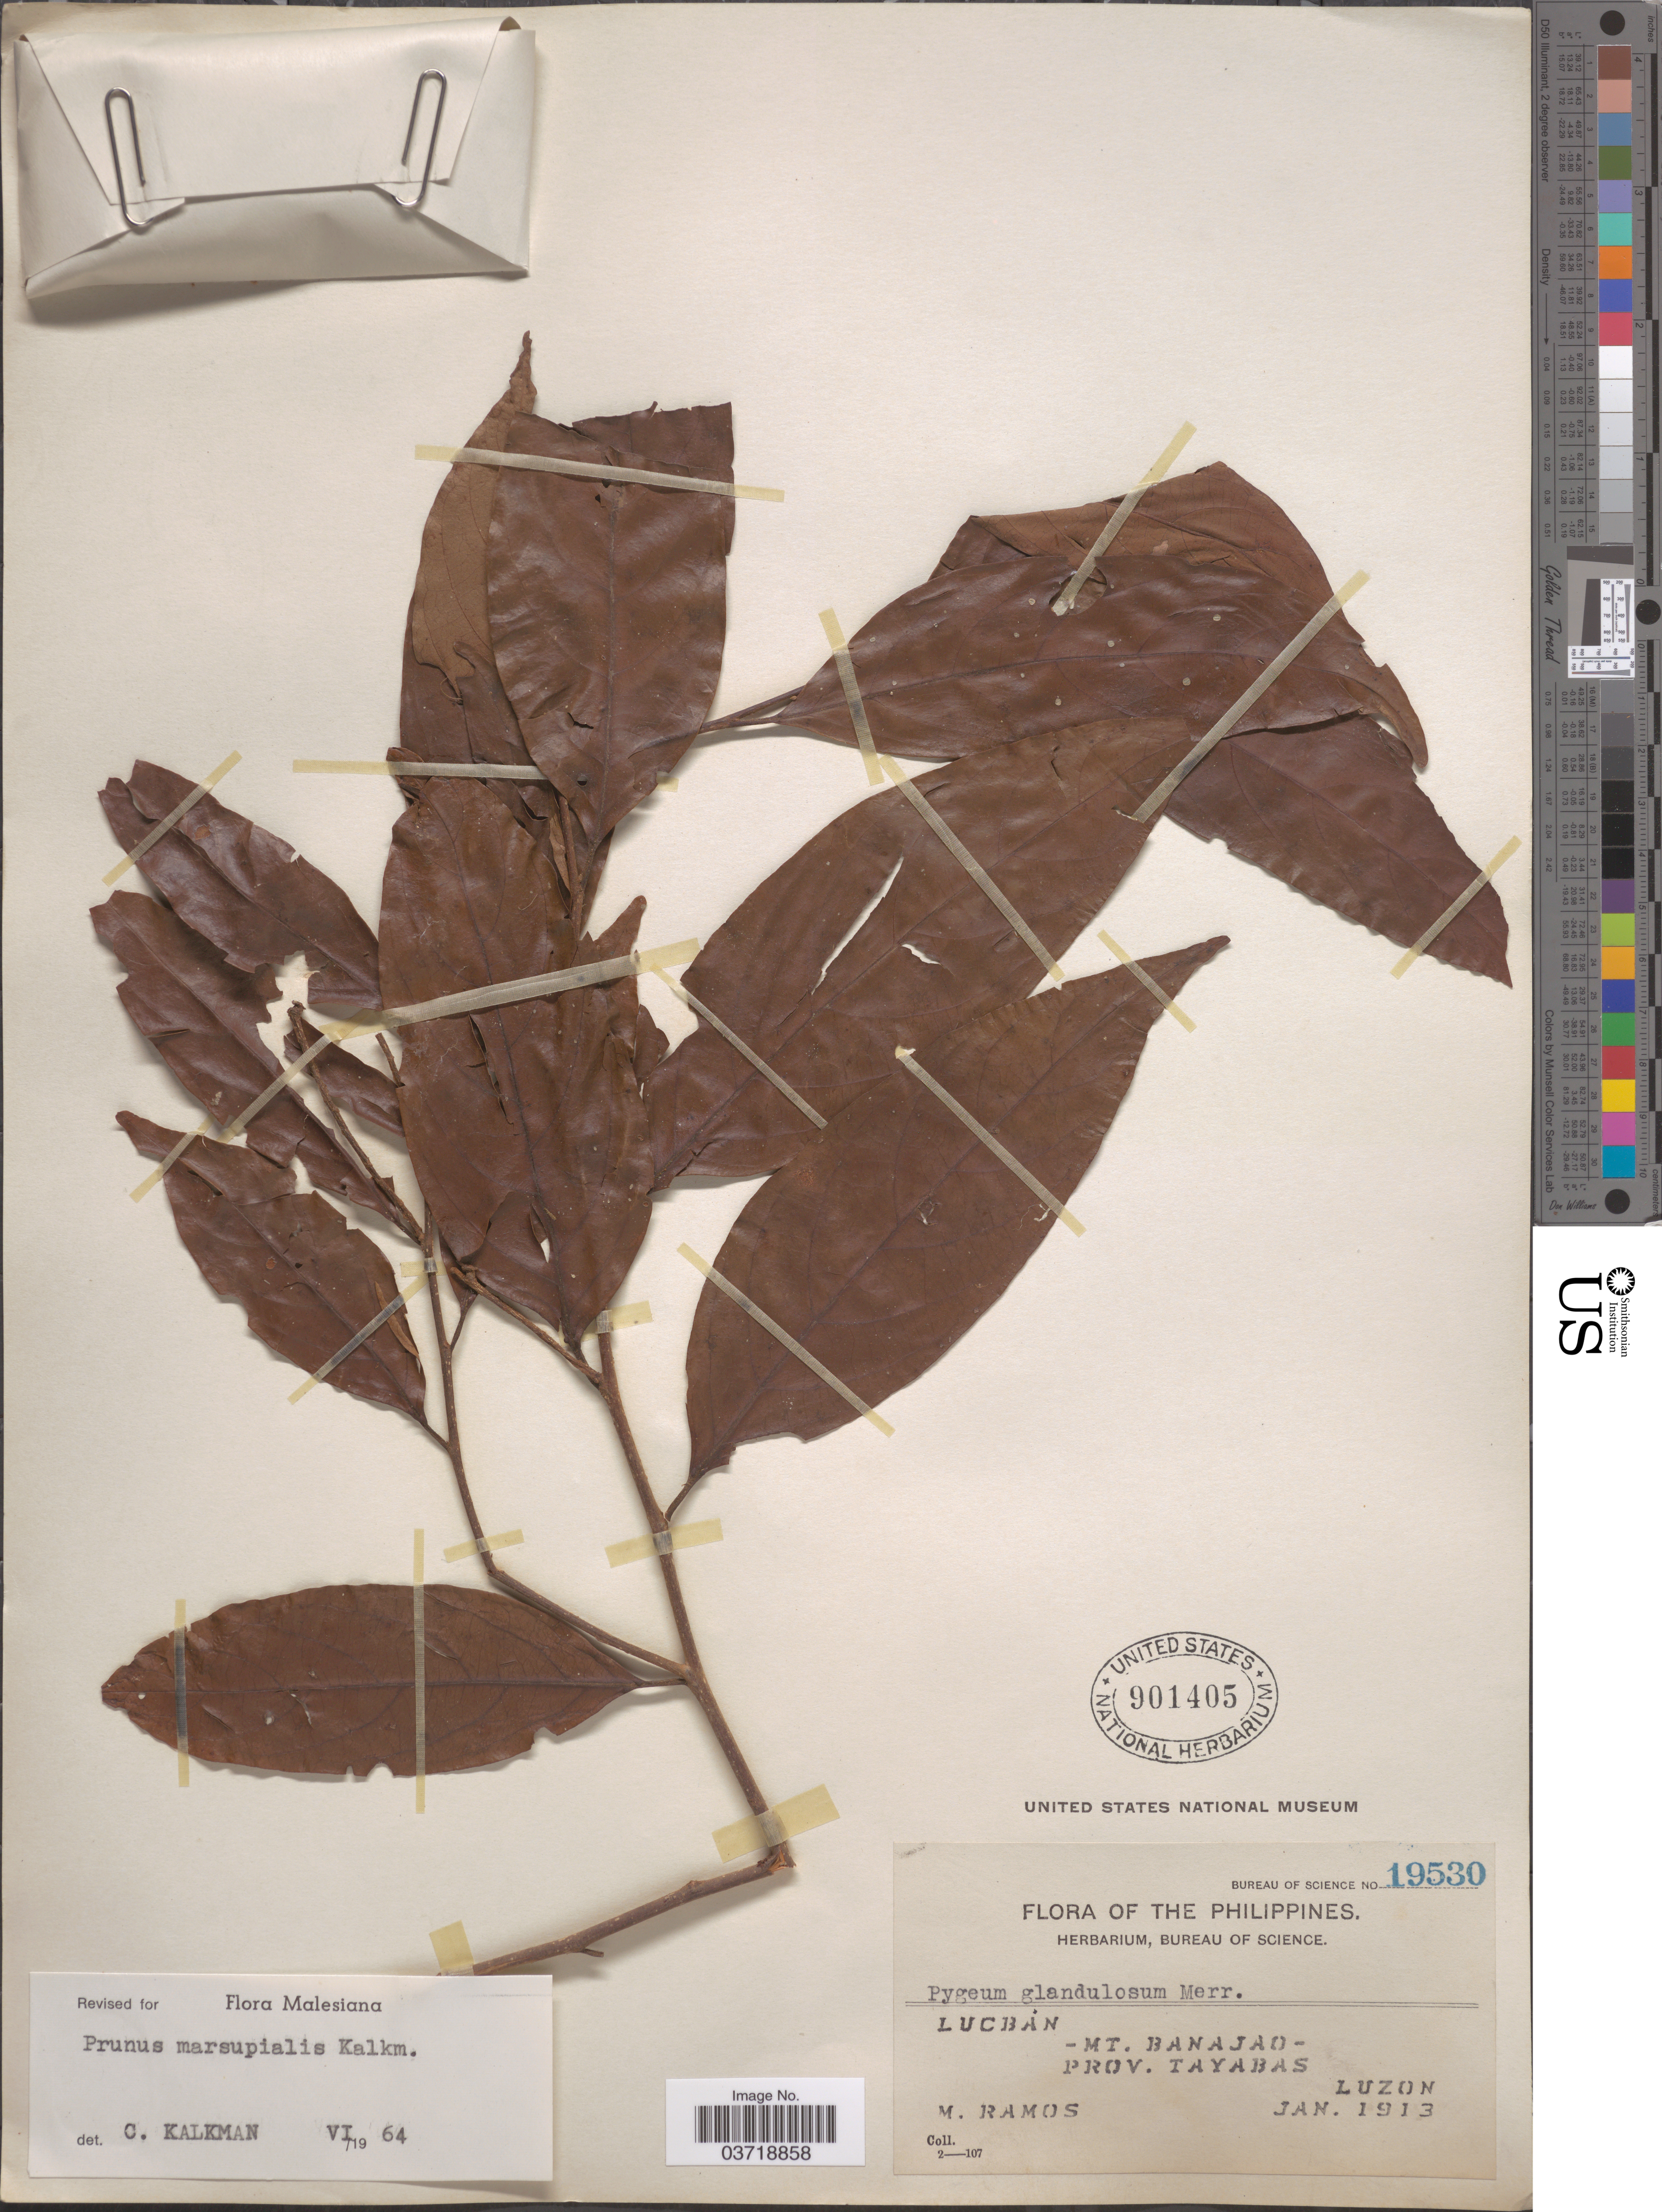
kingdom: Plantae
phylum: Tracheophyta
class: Magnoliopsida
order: Rosales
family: Rosaceae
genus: Prunus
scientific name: Prunus marsupialis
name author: Kalkman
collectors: M. Ramos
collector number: Bureau of Science 19530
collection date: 1913-01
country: Philippines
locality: Lucban - Mt. Banajao - Prov. Tayabas. Luzon.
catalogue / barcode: US 901405